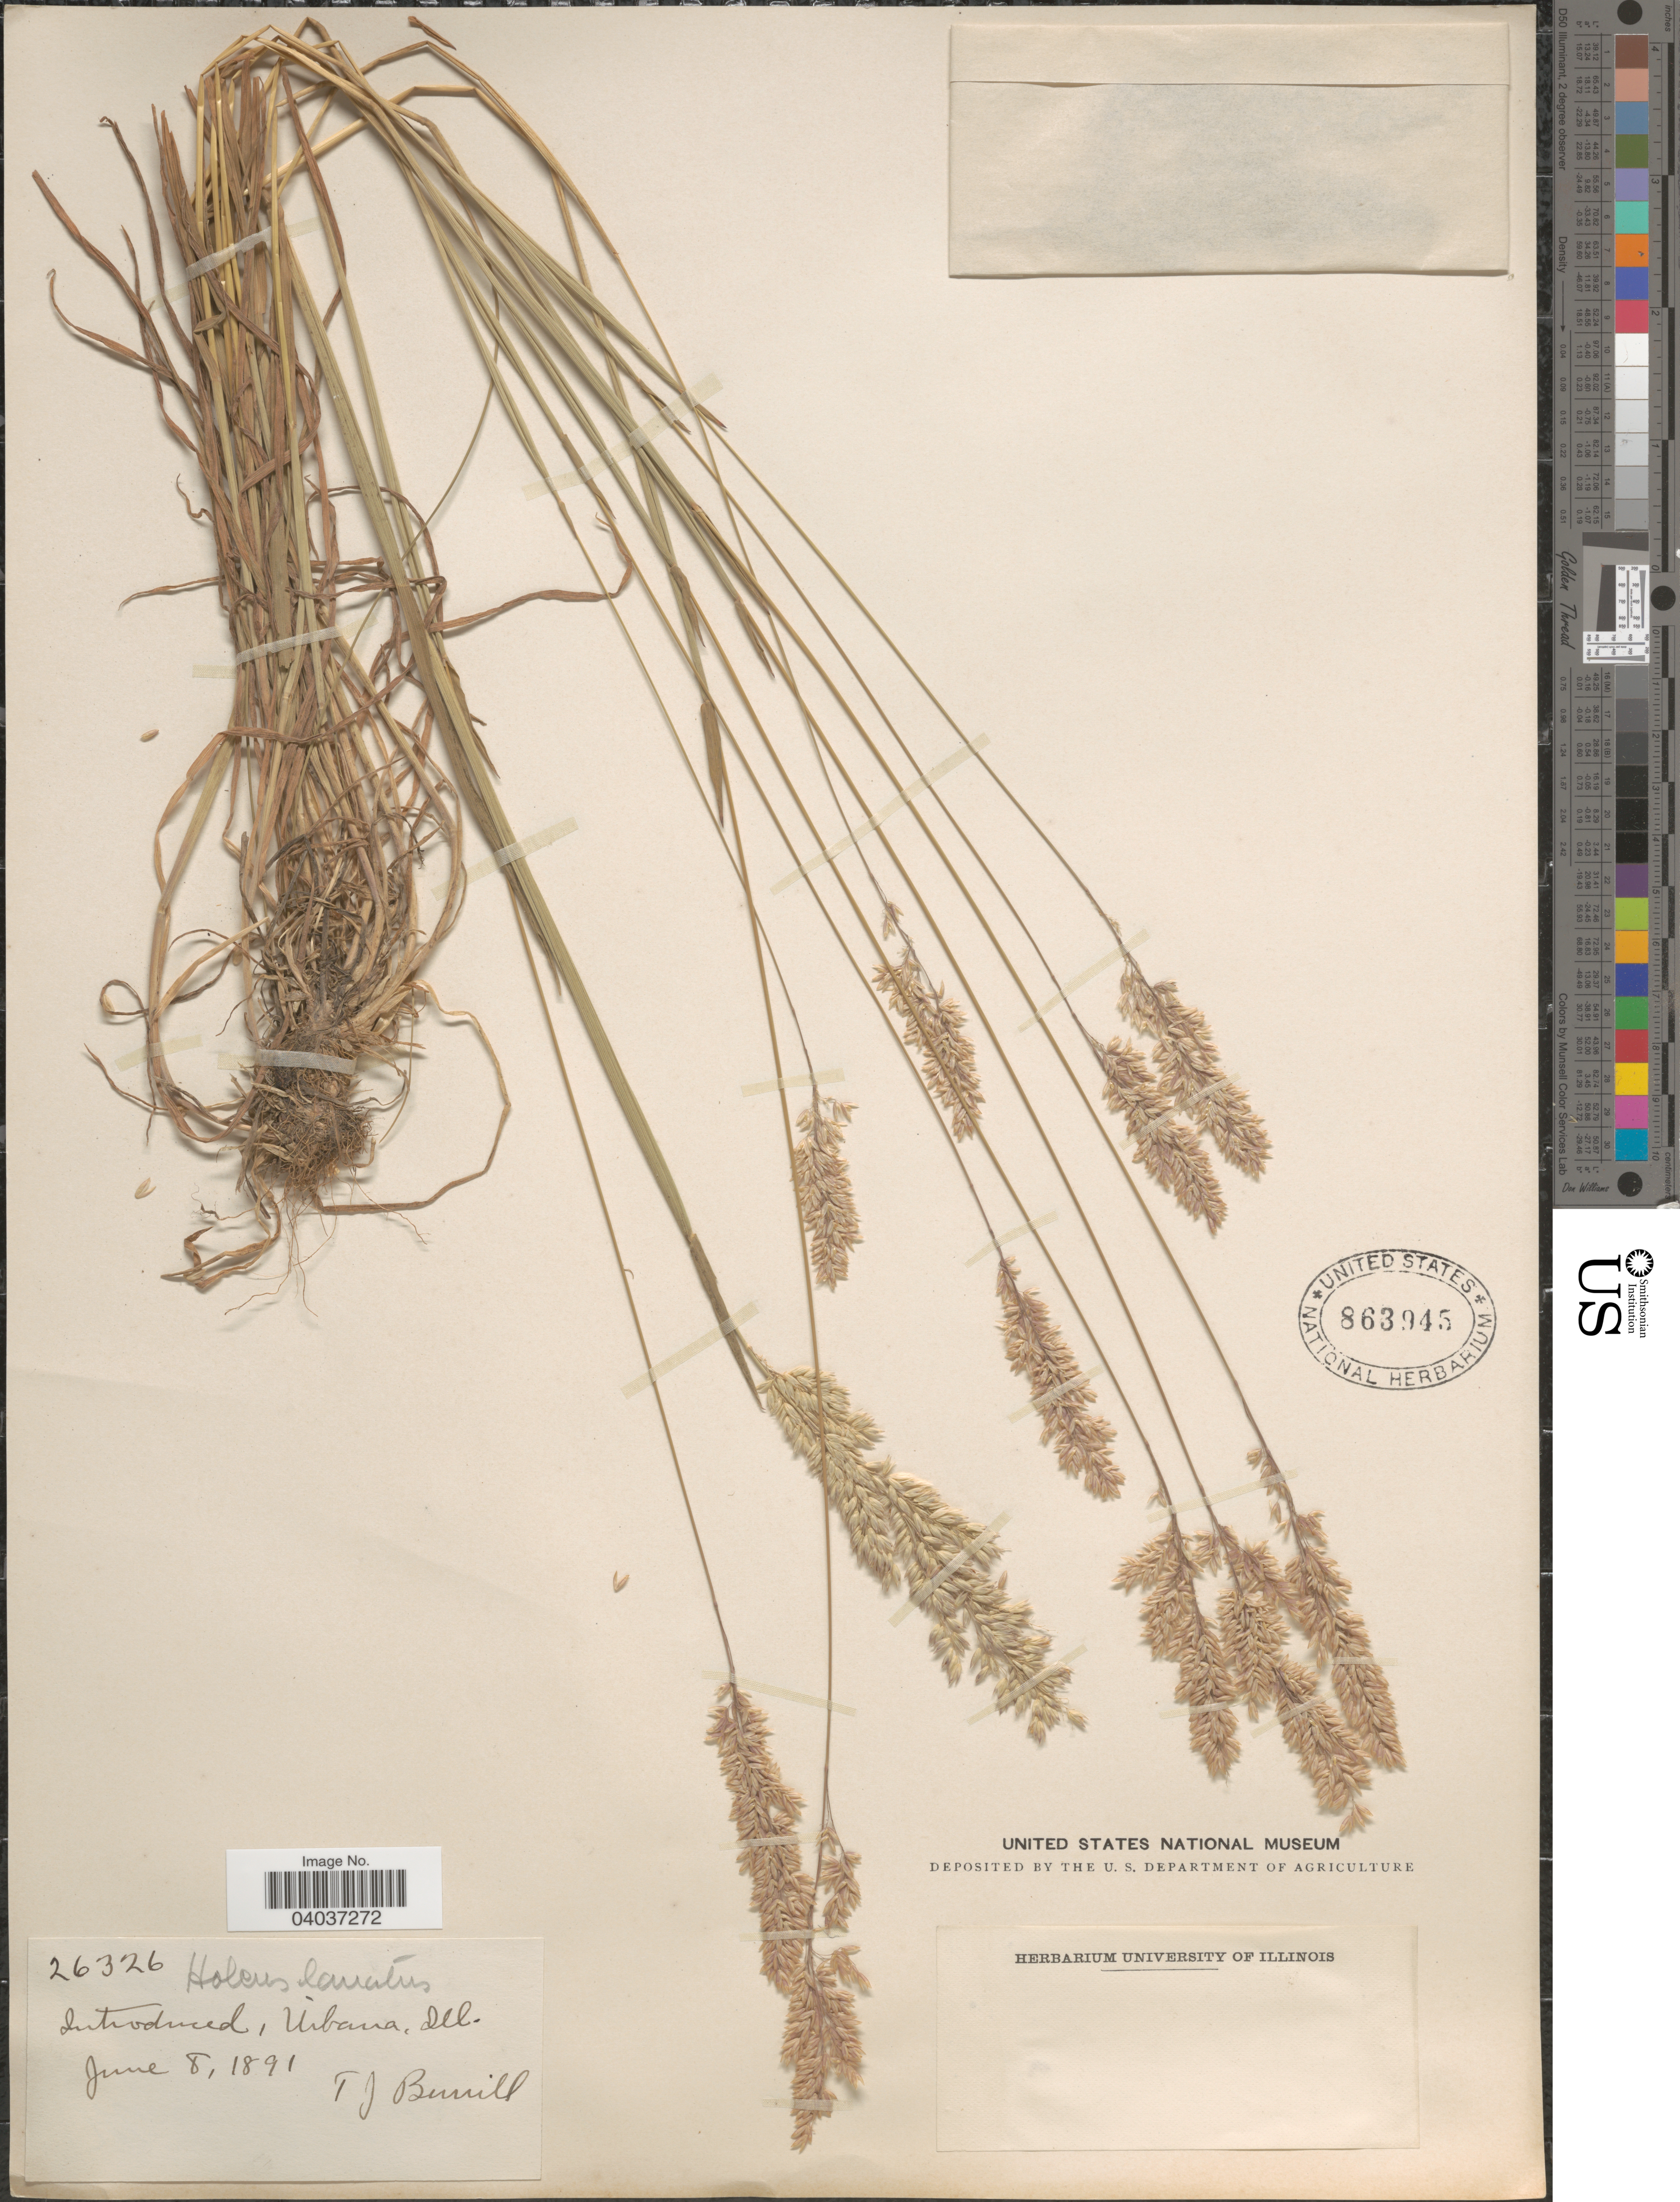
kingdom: Plantae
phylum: Tracheophyta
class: Liliopsida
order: Poales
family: Poaceae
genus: Holcus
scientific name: Holcus lanatus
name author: L.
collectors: T. Burrill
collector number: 26326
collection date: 1891-06-08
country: United States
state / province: Illinois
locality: Introduced, Urbana.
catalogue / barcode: US 863945